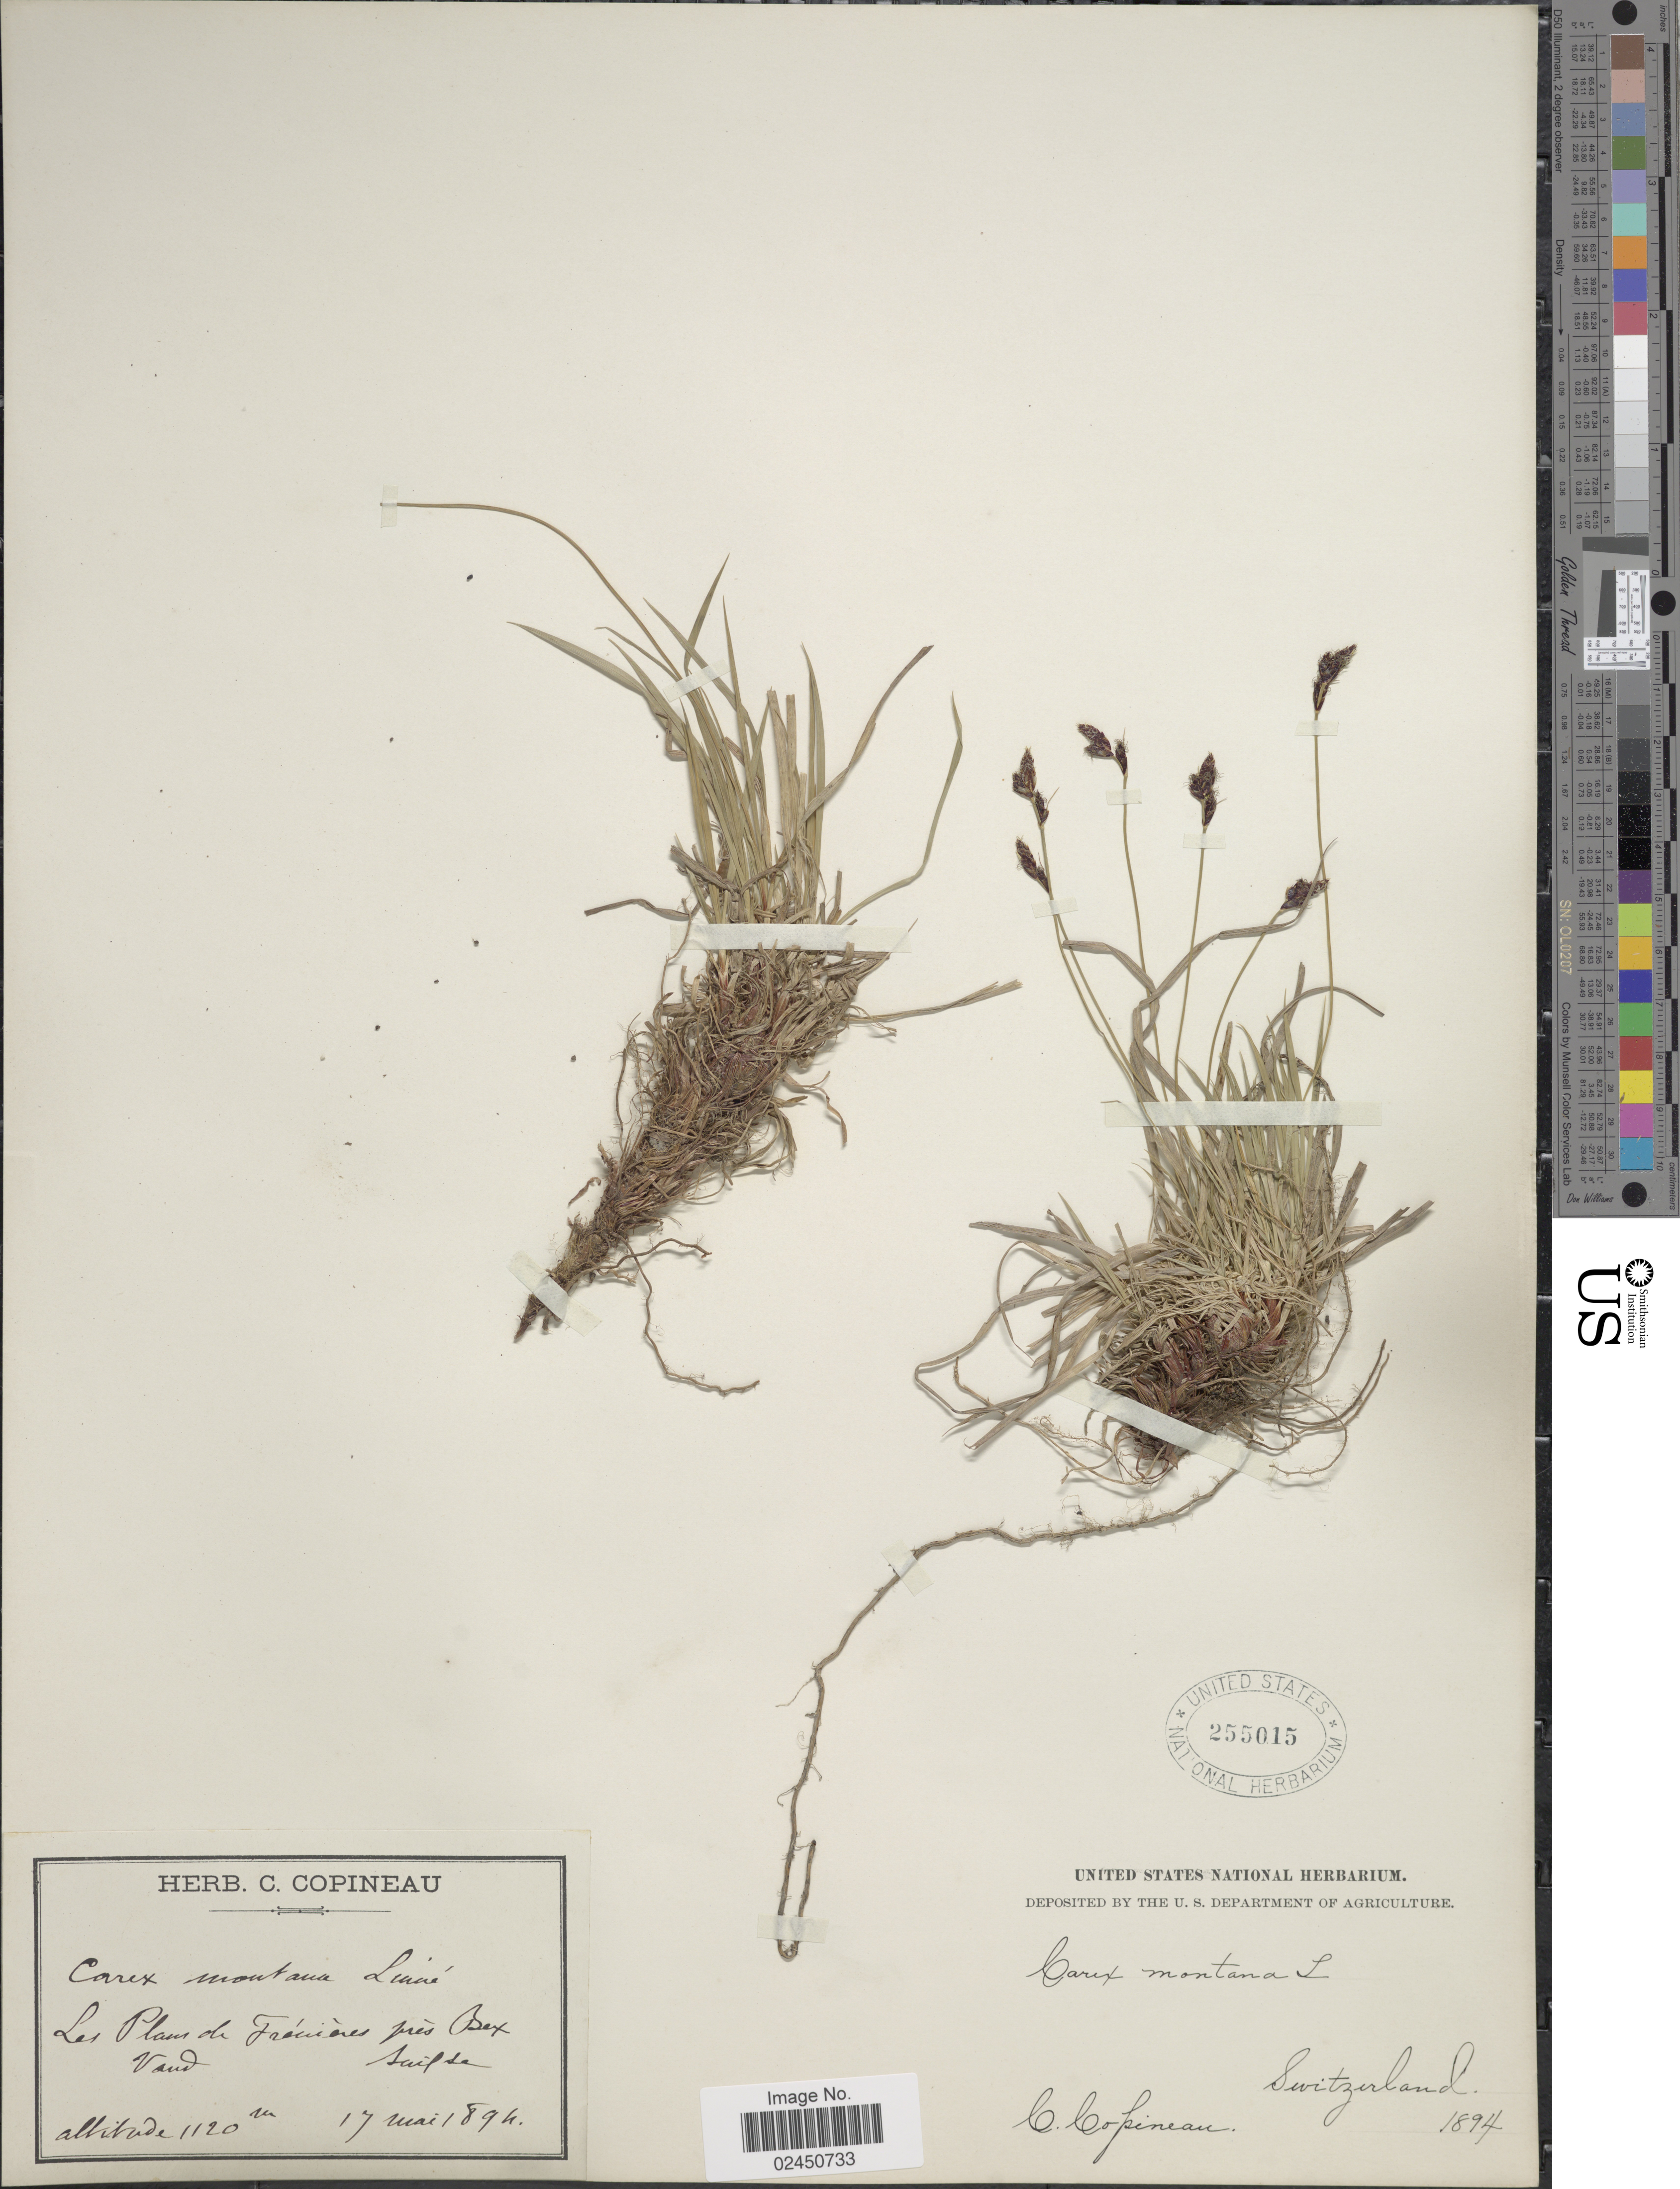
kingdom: Plantae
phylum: Tracheophyta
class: Liliopsida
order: Poales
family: Cyperaceae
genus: Carex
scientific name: Carex montana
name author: L.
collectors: C. Copineau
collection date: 1894-05-17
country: Switzerland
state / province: Vaud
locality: Les Plans de Frenières près Bex, Vaud.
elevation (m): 1120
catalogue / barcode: US 255015